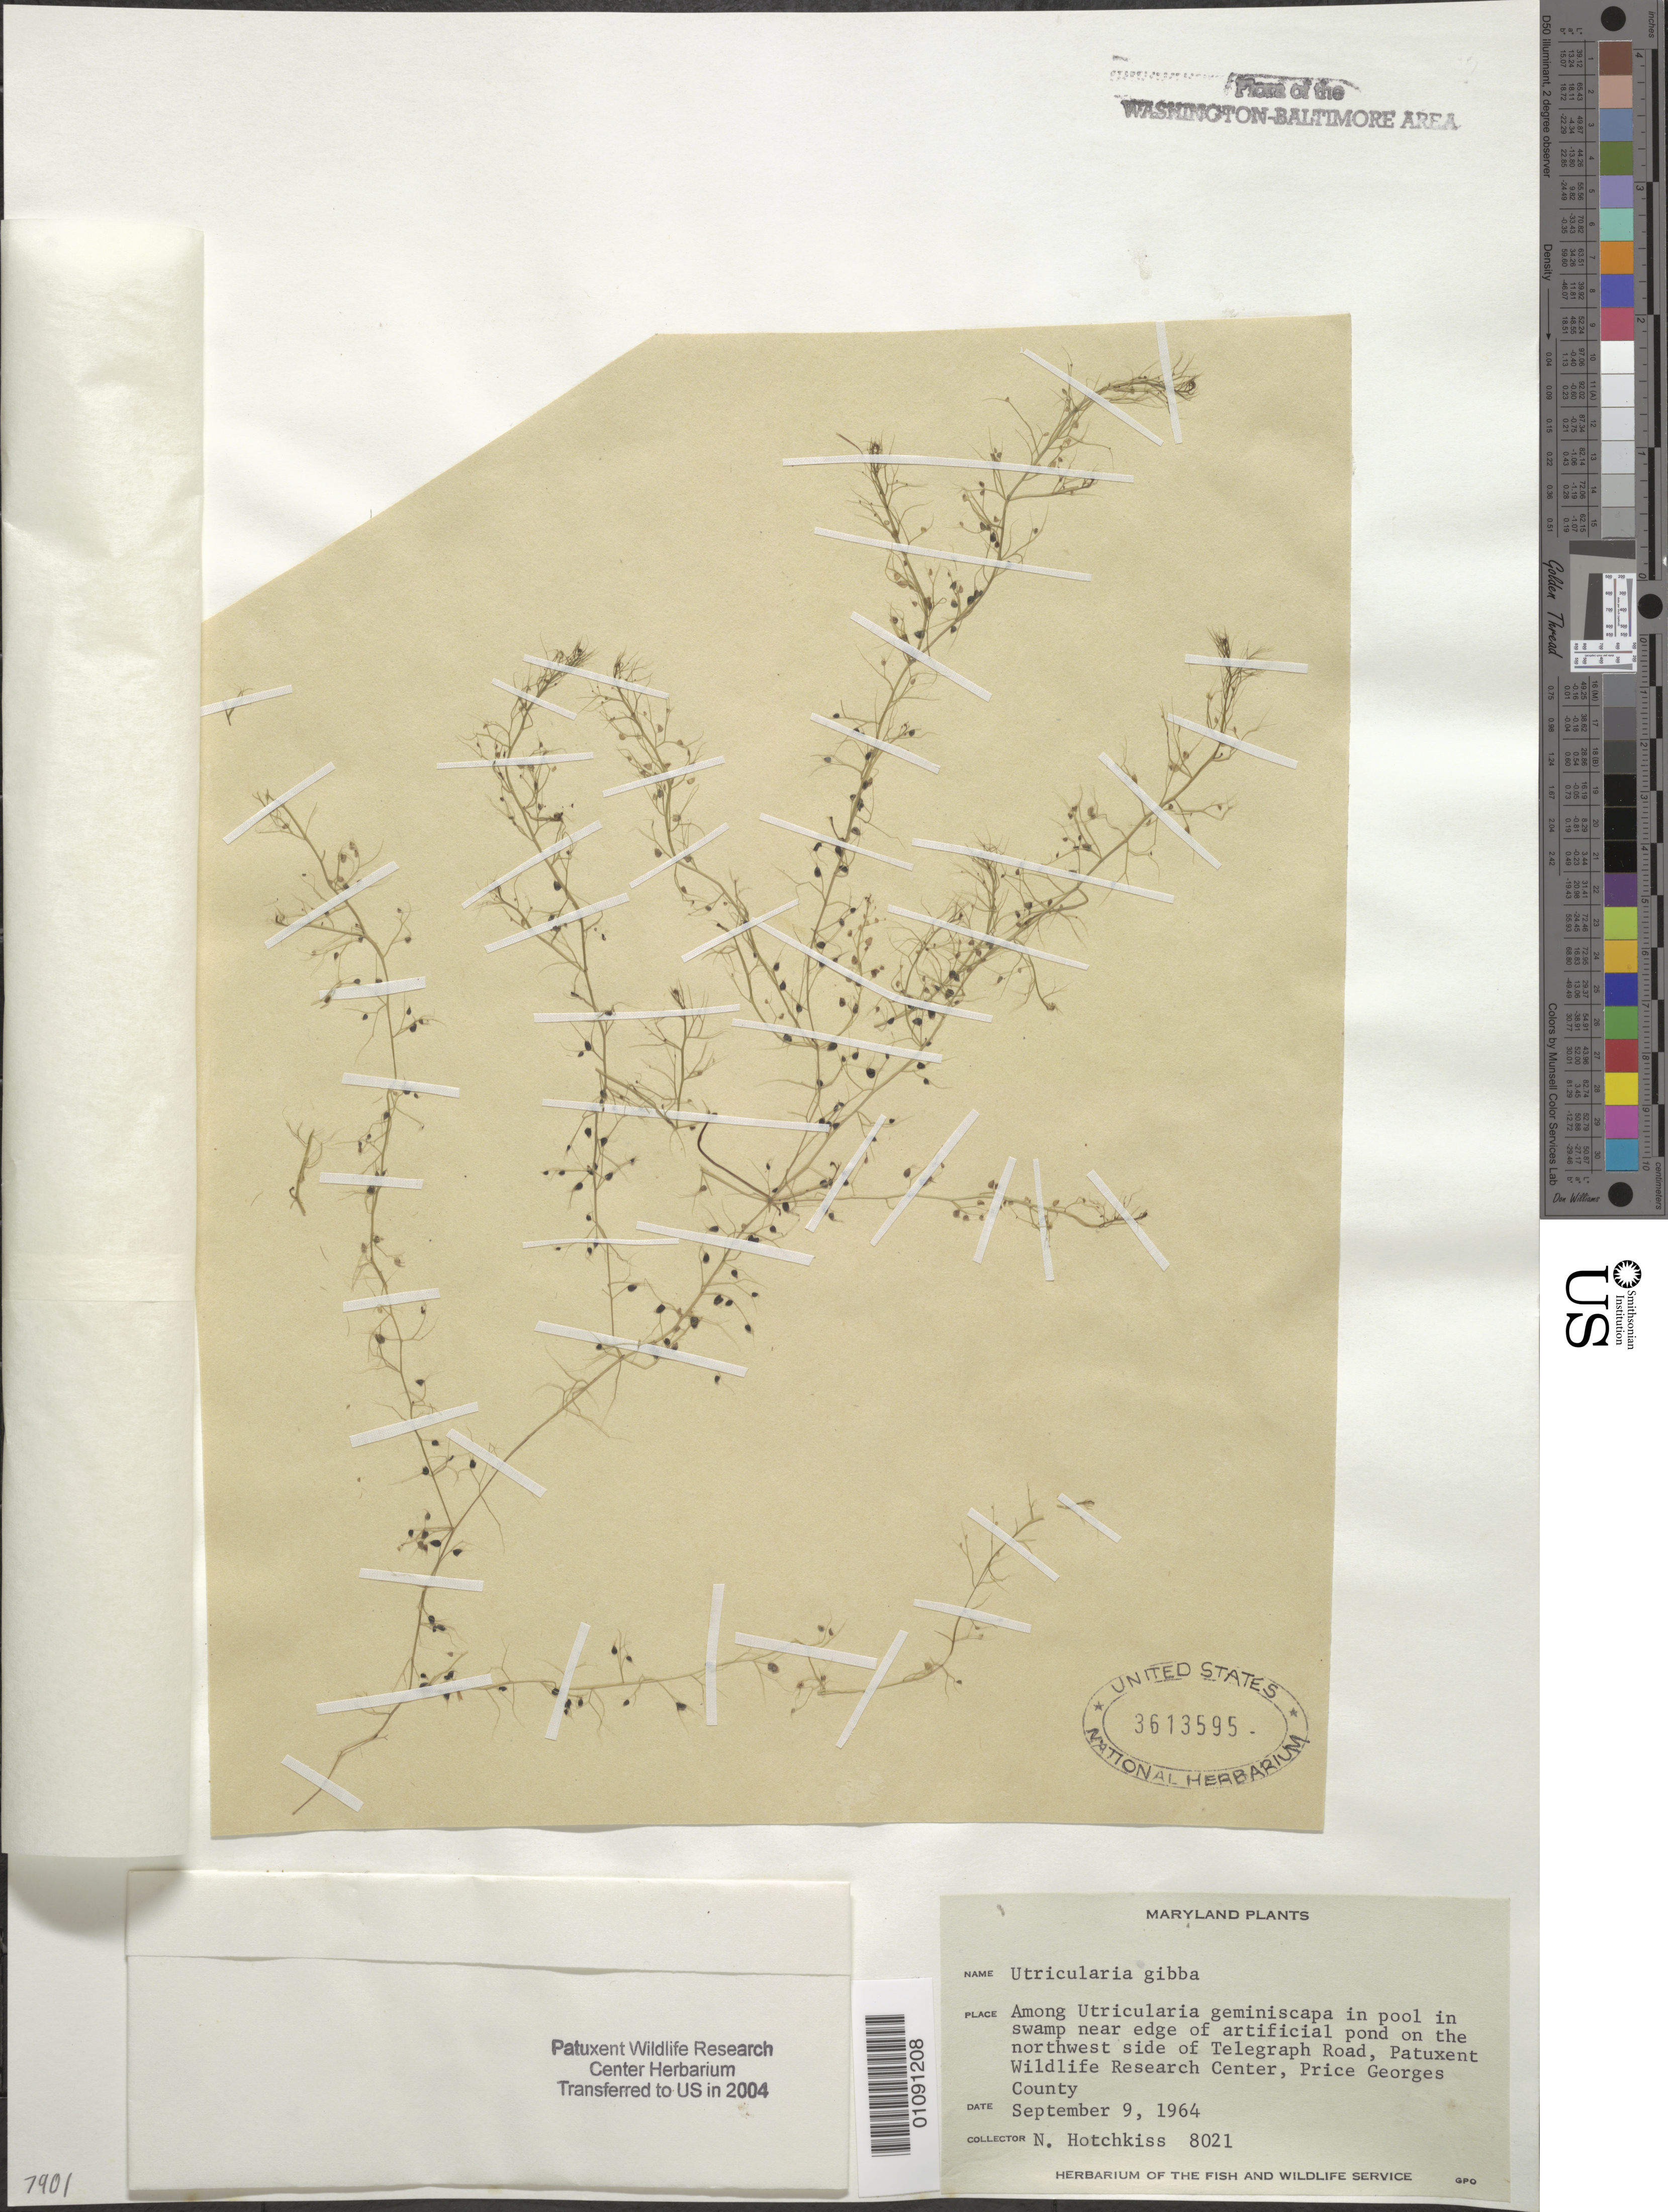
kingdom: Plantae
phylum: Tracheophyta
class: Magnoliopsida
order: Lamiales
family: Lentibulariaceae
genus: Utricularia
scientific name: Utricularia gibba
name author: L.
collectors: N. Hotchkiss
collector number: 8021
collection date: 1964-09-09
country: United States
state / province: Maryland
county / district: Prince George's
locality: Patuxent Wildlife Refuge. N.W. side of Telegraph Rd.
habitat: Among U. geminiscapa in pool in swamp near edge of artificial pond.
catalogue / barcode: US 3613595